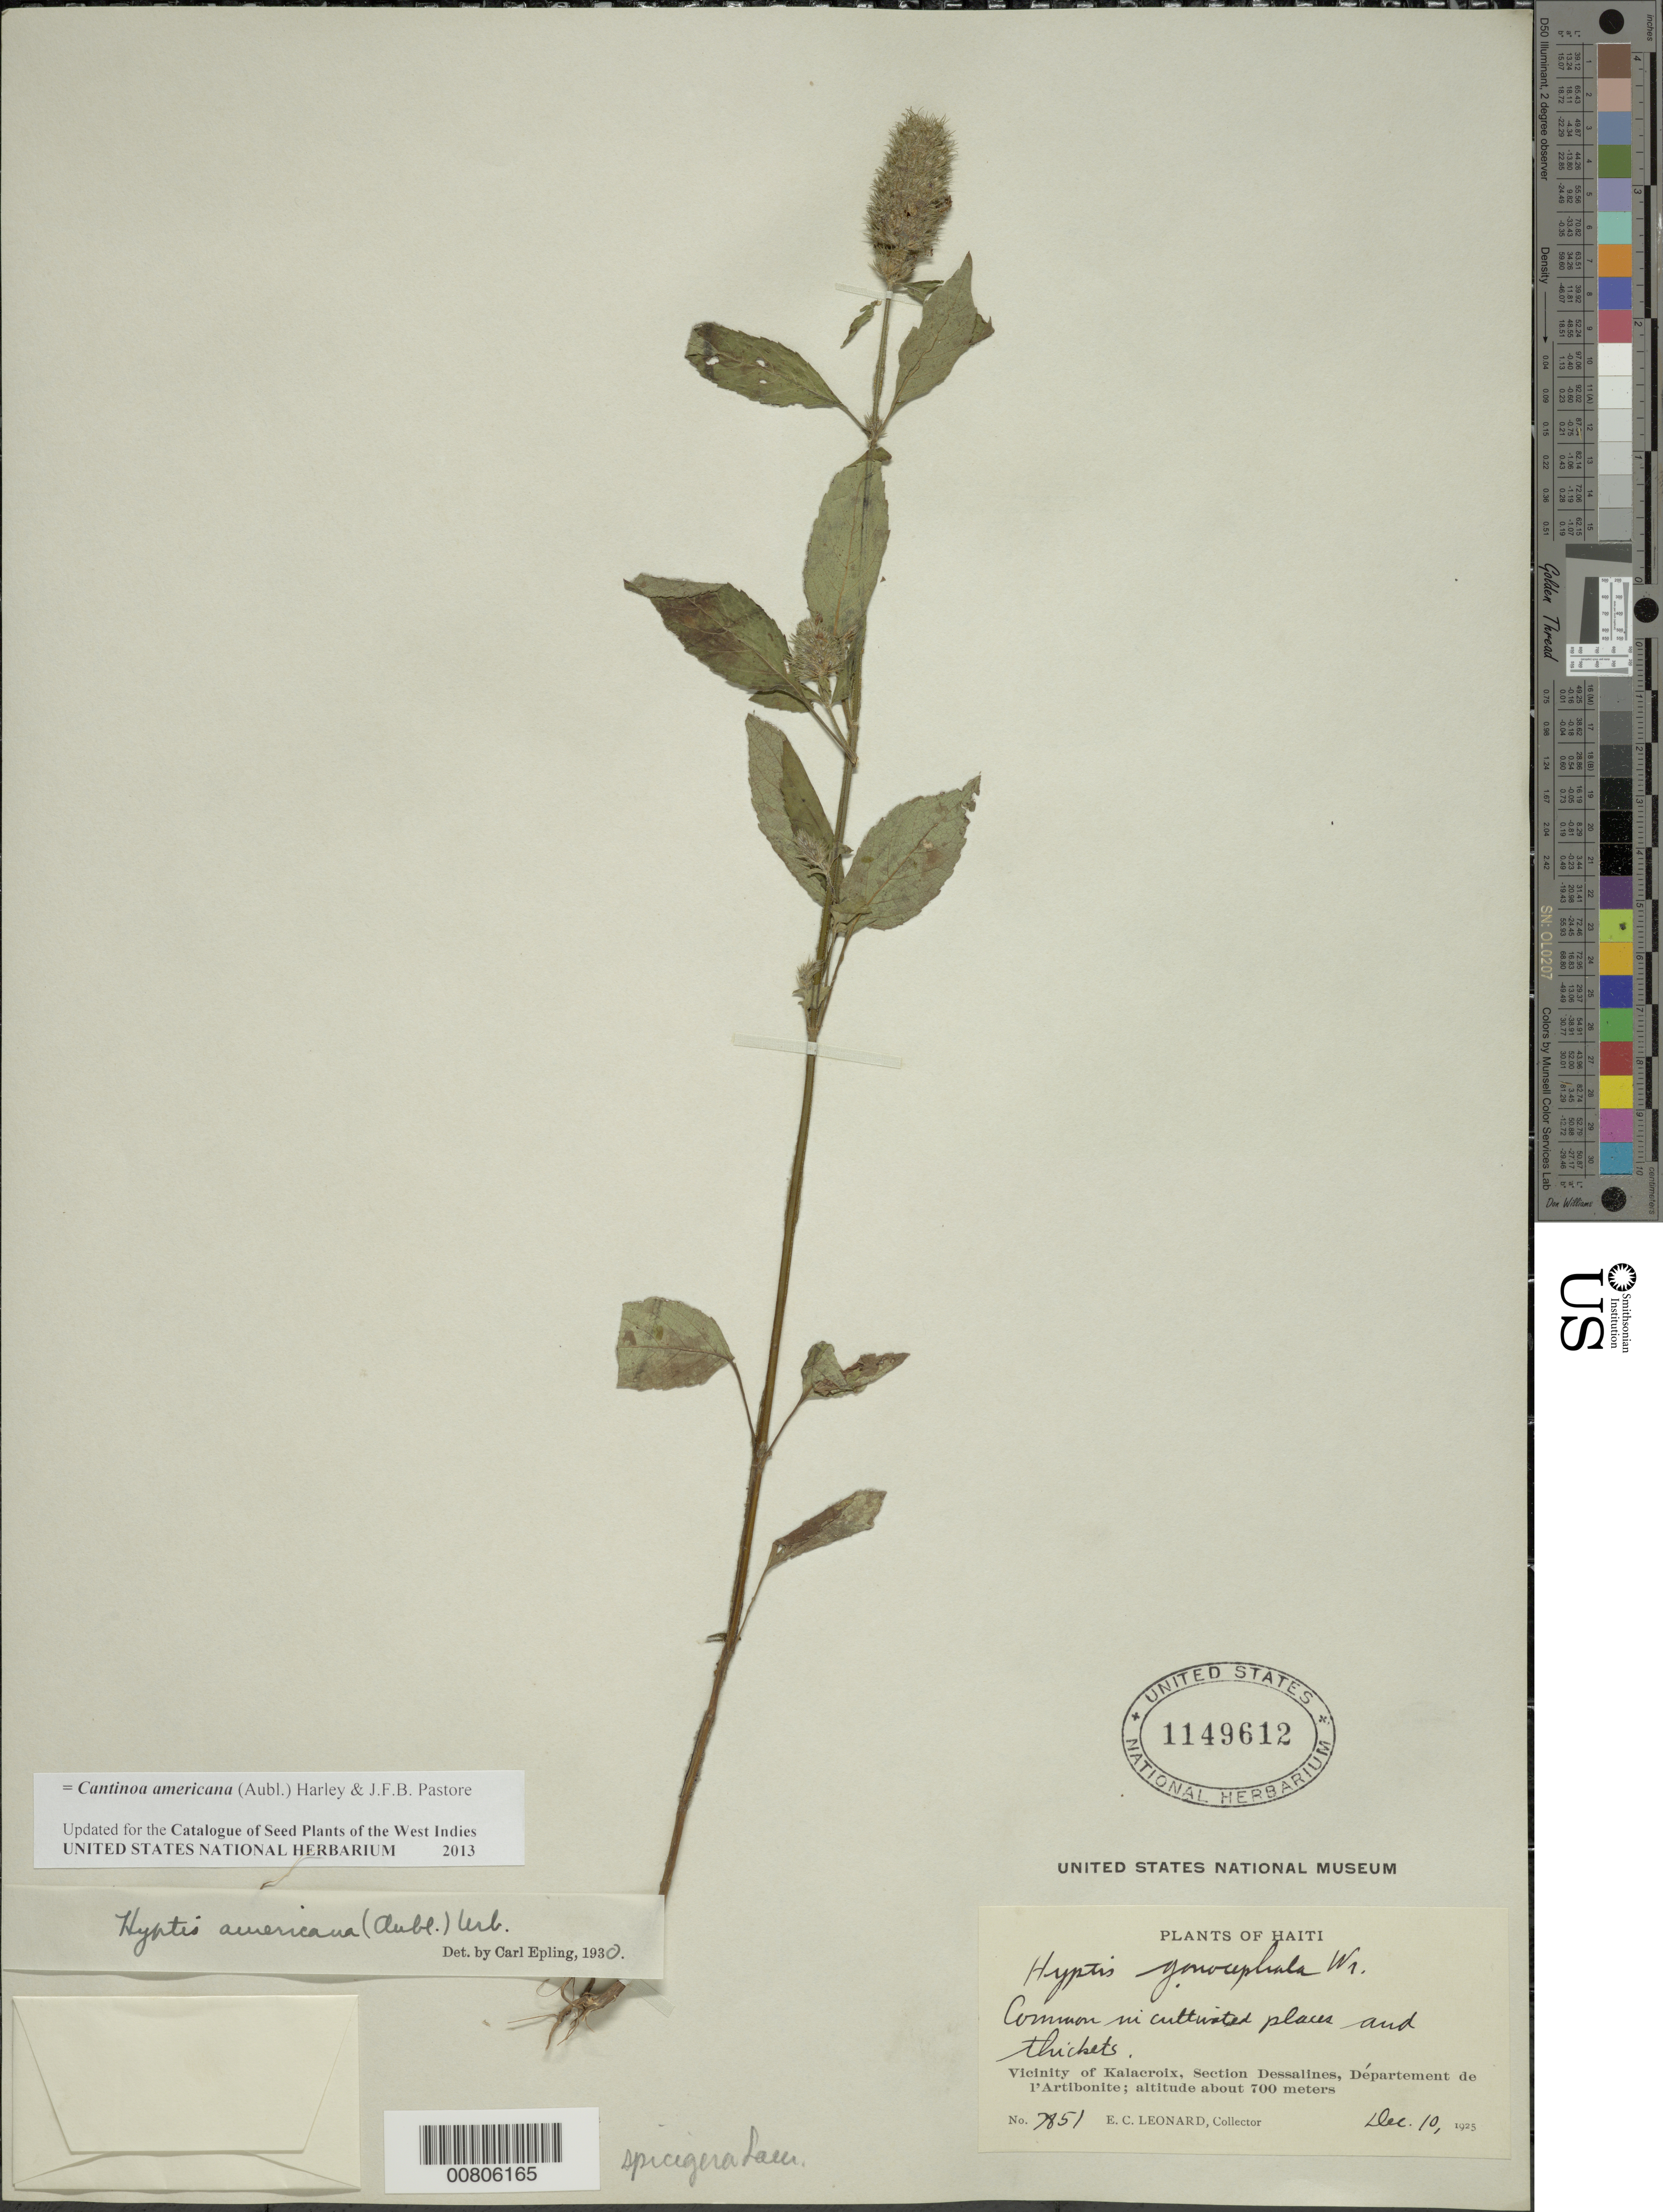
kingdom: Plantae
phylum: Tracheophyta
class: Magnoliopsida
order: Lamiales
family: Lamiaceae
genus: Cantinoa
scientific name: Cantinoa americana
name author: (Aubl.) Harley & J.F.B. Pastore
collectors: E. C. Leonard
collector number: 7851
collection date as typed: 10 Dec 1925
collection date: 1925-12-10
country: Haiti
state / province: Artibonite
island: Hispaniola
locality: Vicinity of Kalacroix, Section Dessalines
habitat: Cultivated places and thickets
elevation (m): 700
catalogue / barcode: US 1149612